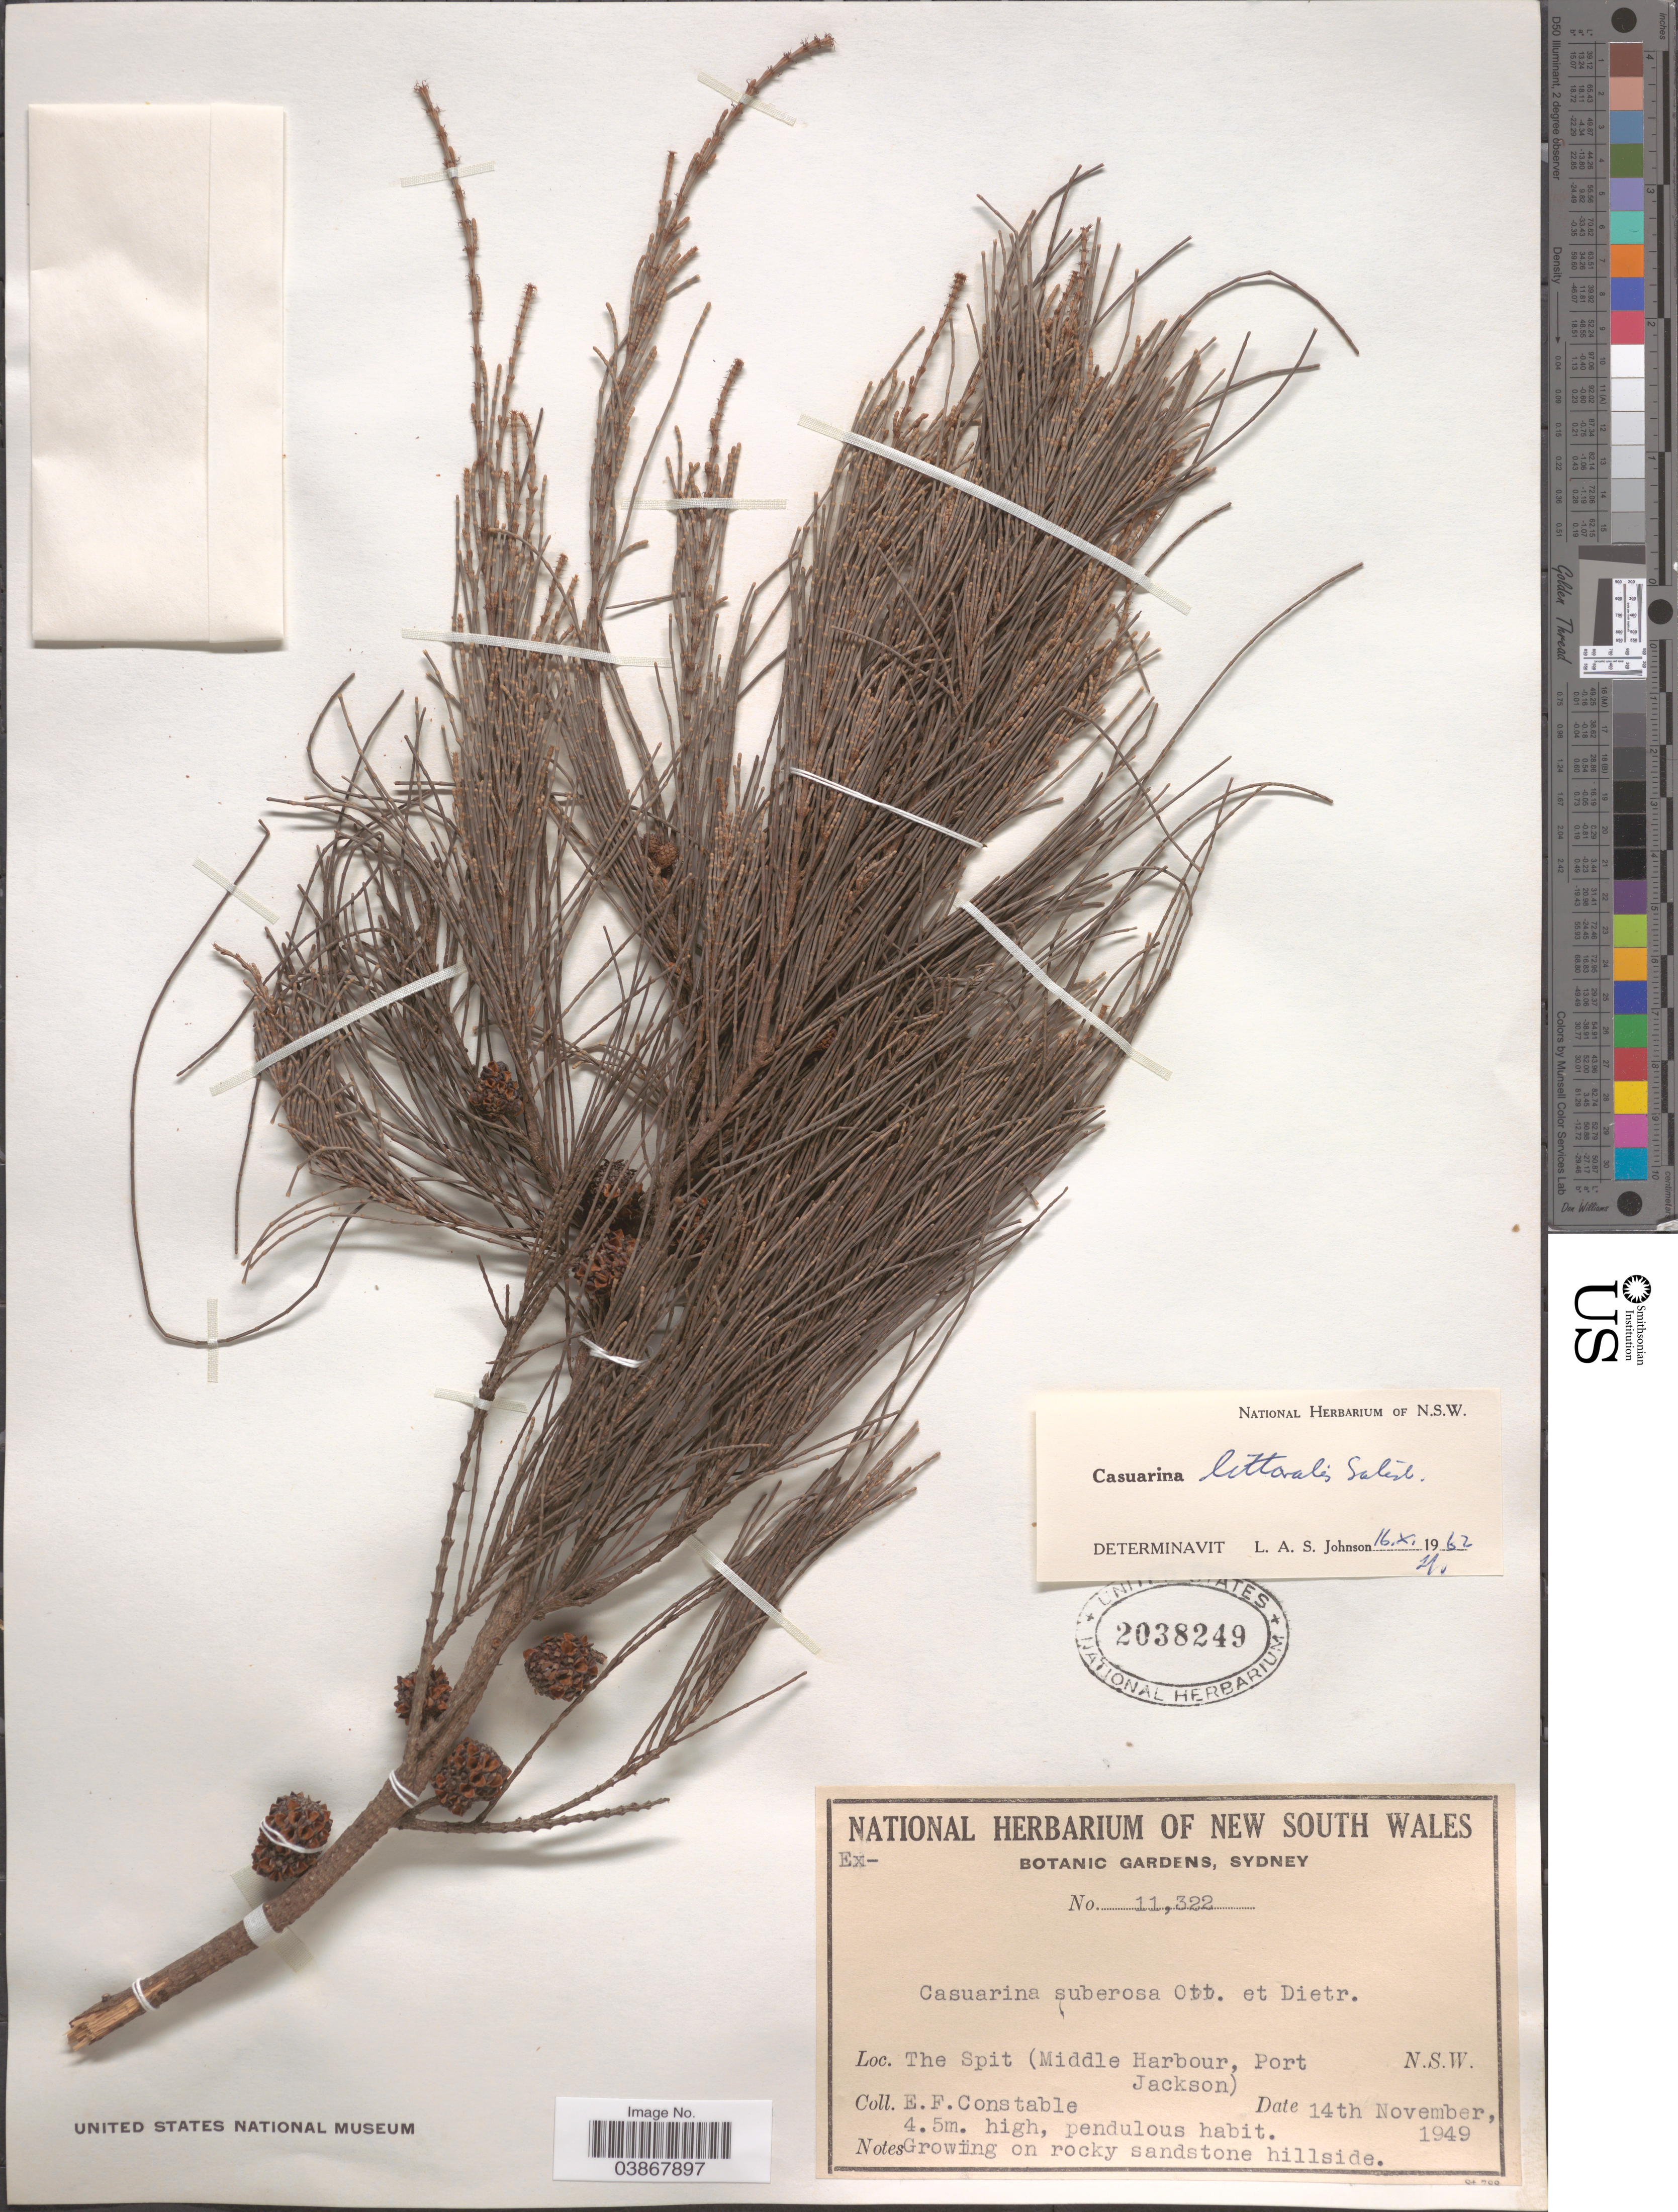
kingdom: Plantae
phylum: Tracheophyta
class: Magnoliopsida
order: Fagales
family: Casuarinaceae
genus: Casuarina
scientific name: Casuarina littoralis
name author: Salisb.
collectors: E. F. Constable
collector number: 11322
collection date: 1949-11-14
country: Australia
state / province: New South Wales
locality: The Spit (Middle Harbour, Port Jackson).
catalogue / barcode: US 2038249